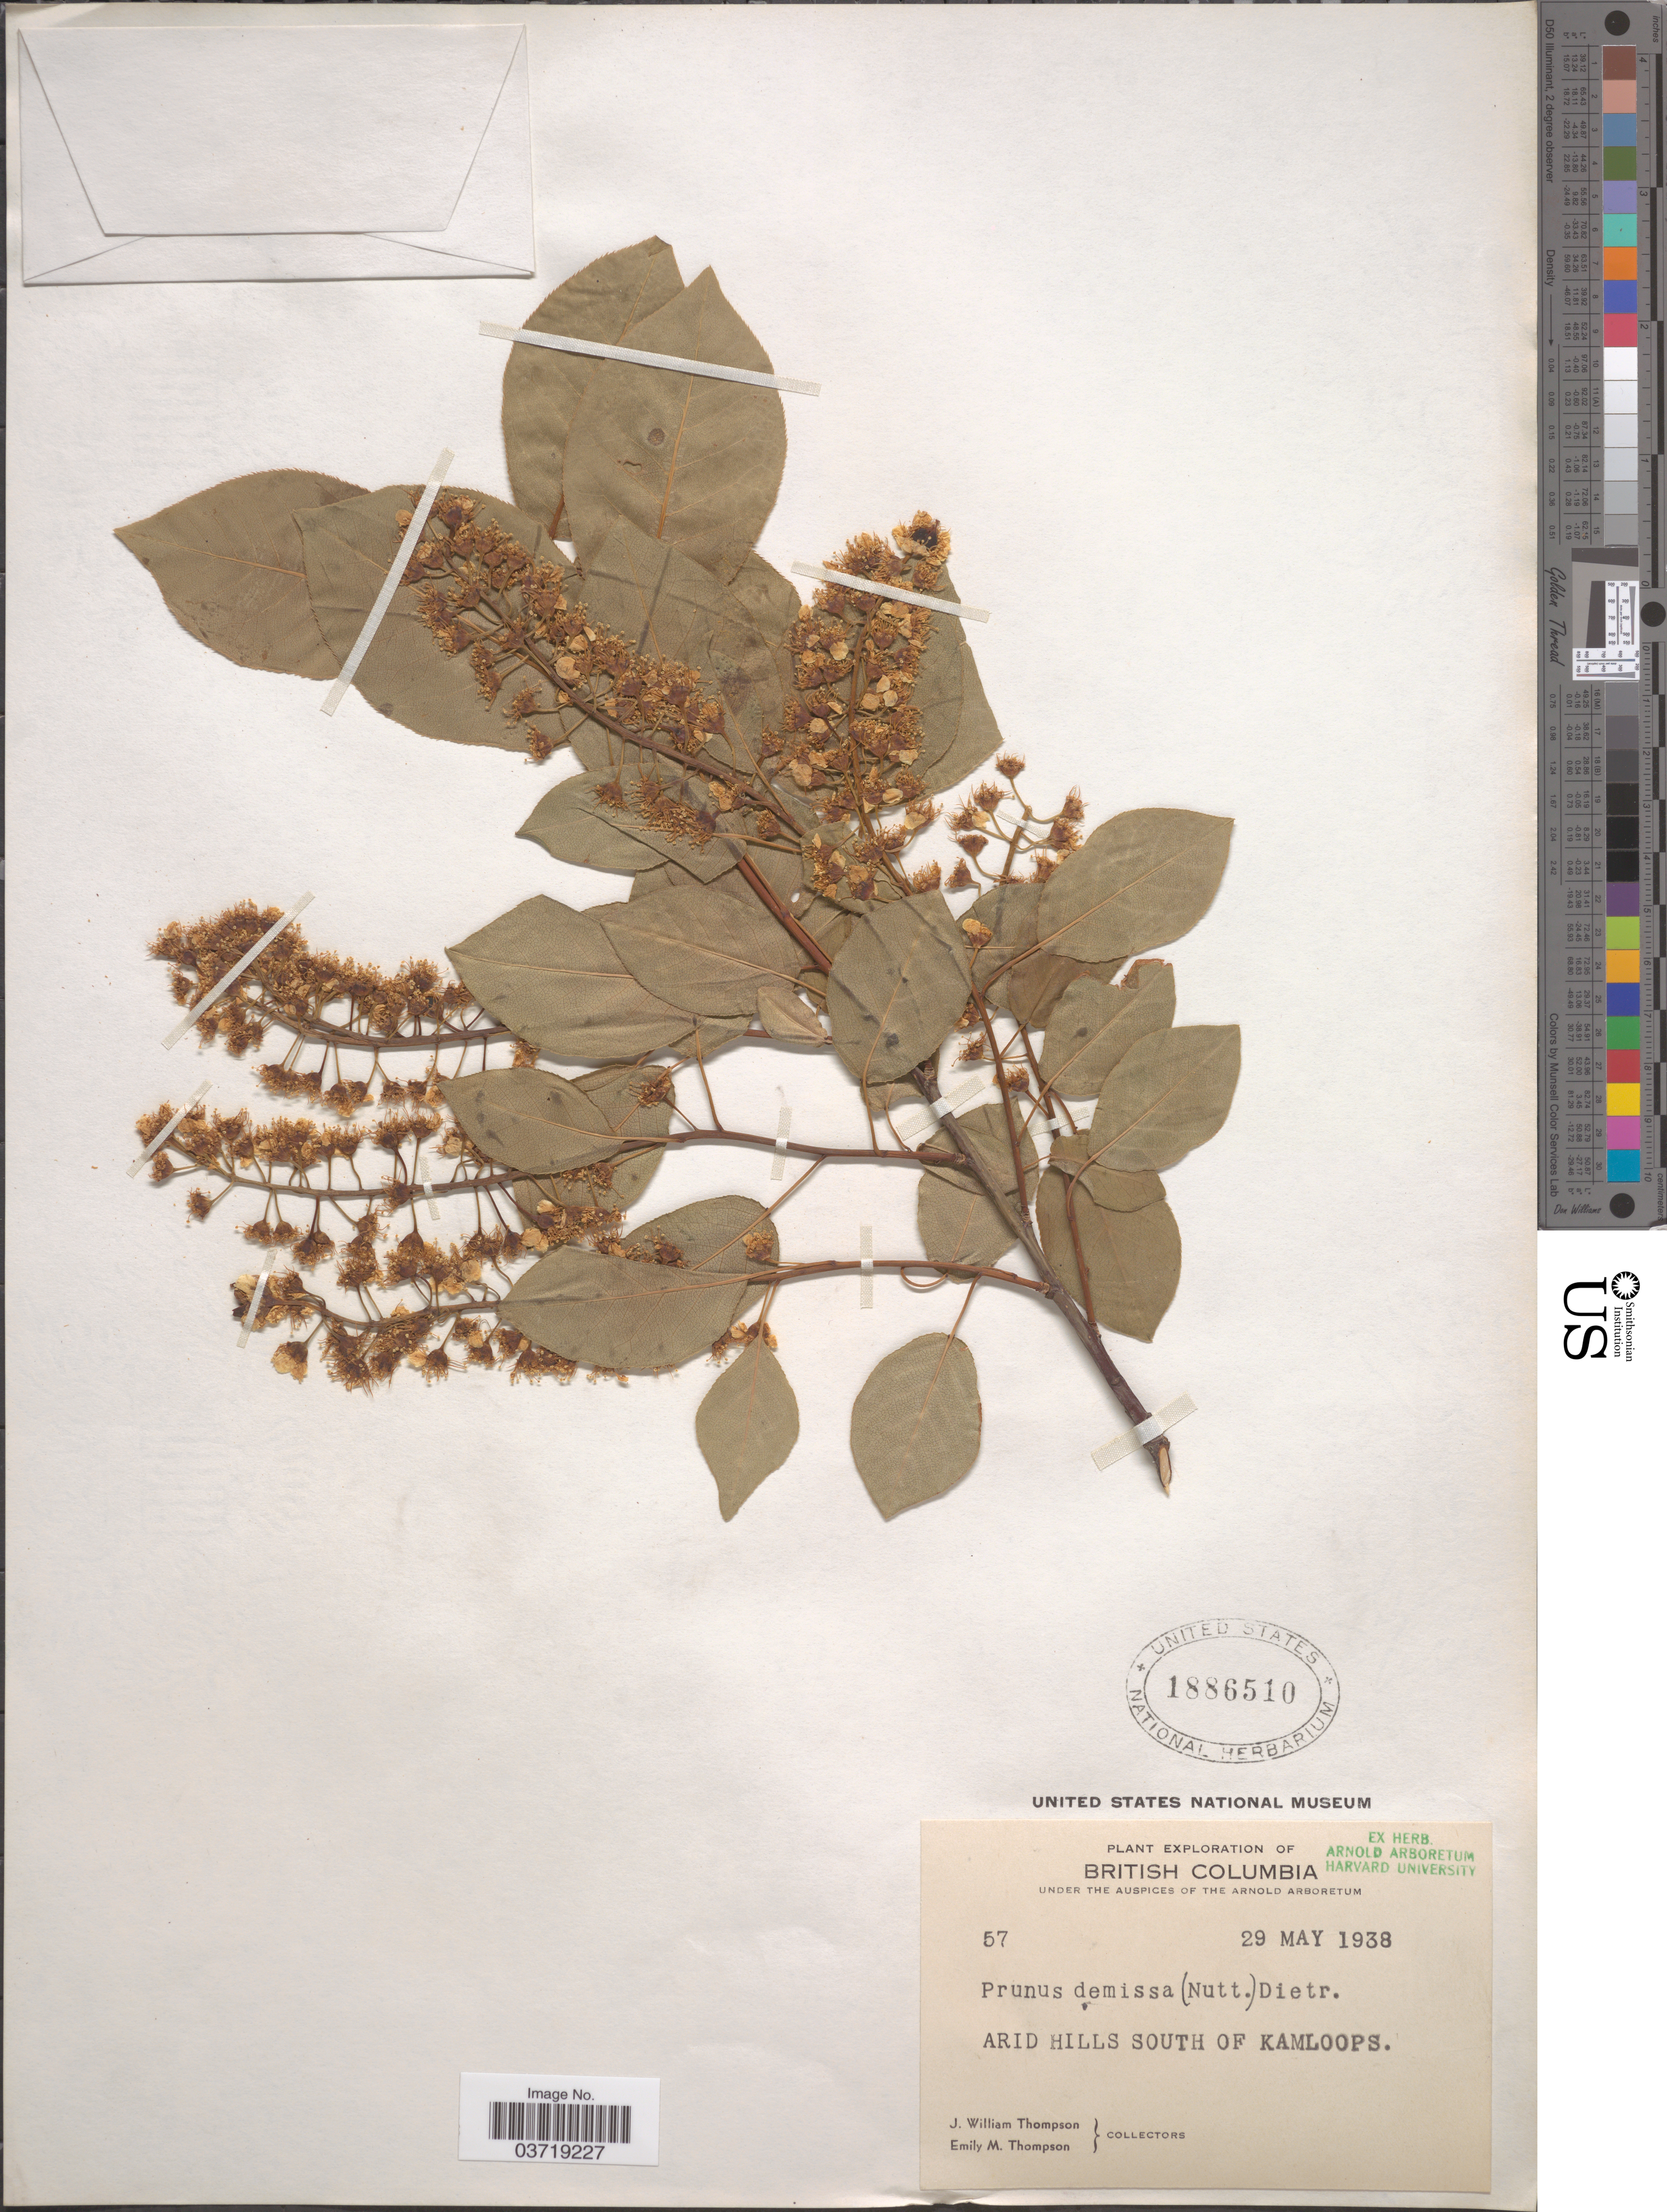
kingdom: Plantae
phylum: Tracheophyta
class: Magnoliopsida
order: Rosales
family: Rosaceae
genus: Prunus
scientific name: Prunus virginiana var. demissa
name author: (Nutt.) Torr.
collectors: J. W. Thompson & E. M. Thompson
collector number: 57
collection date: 1938-05-29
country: Canada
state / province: British Columbia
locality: Arid Hills South of Kamloops.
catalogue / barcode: US 1886510